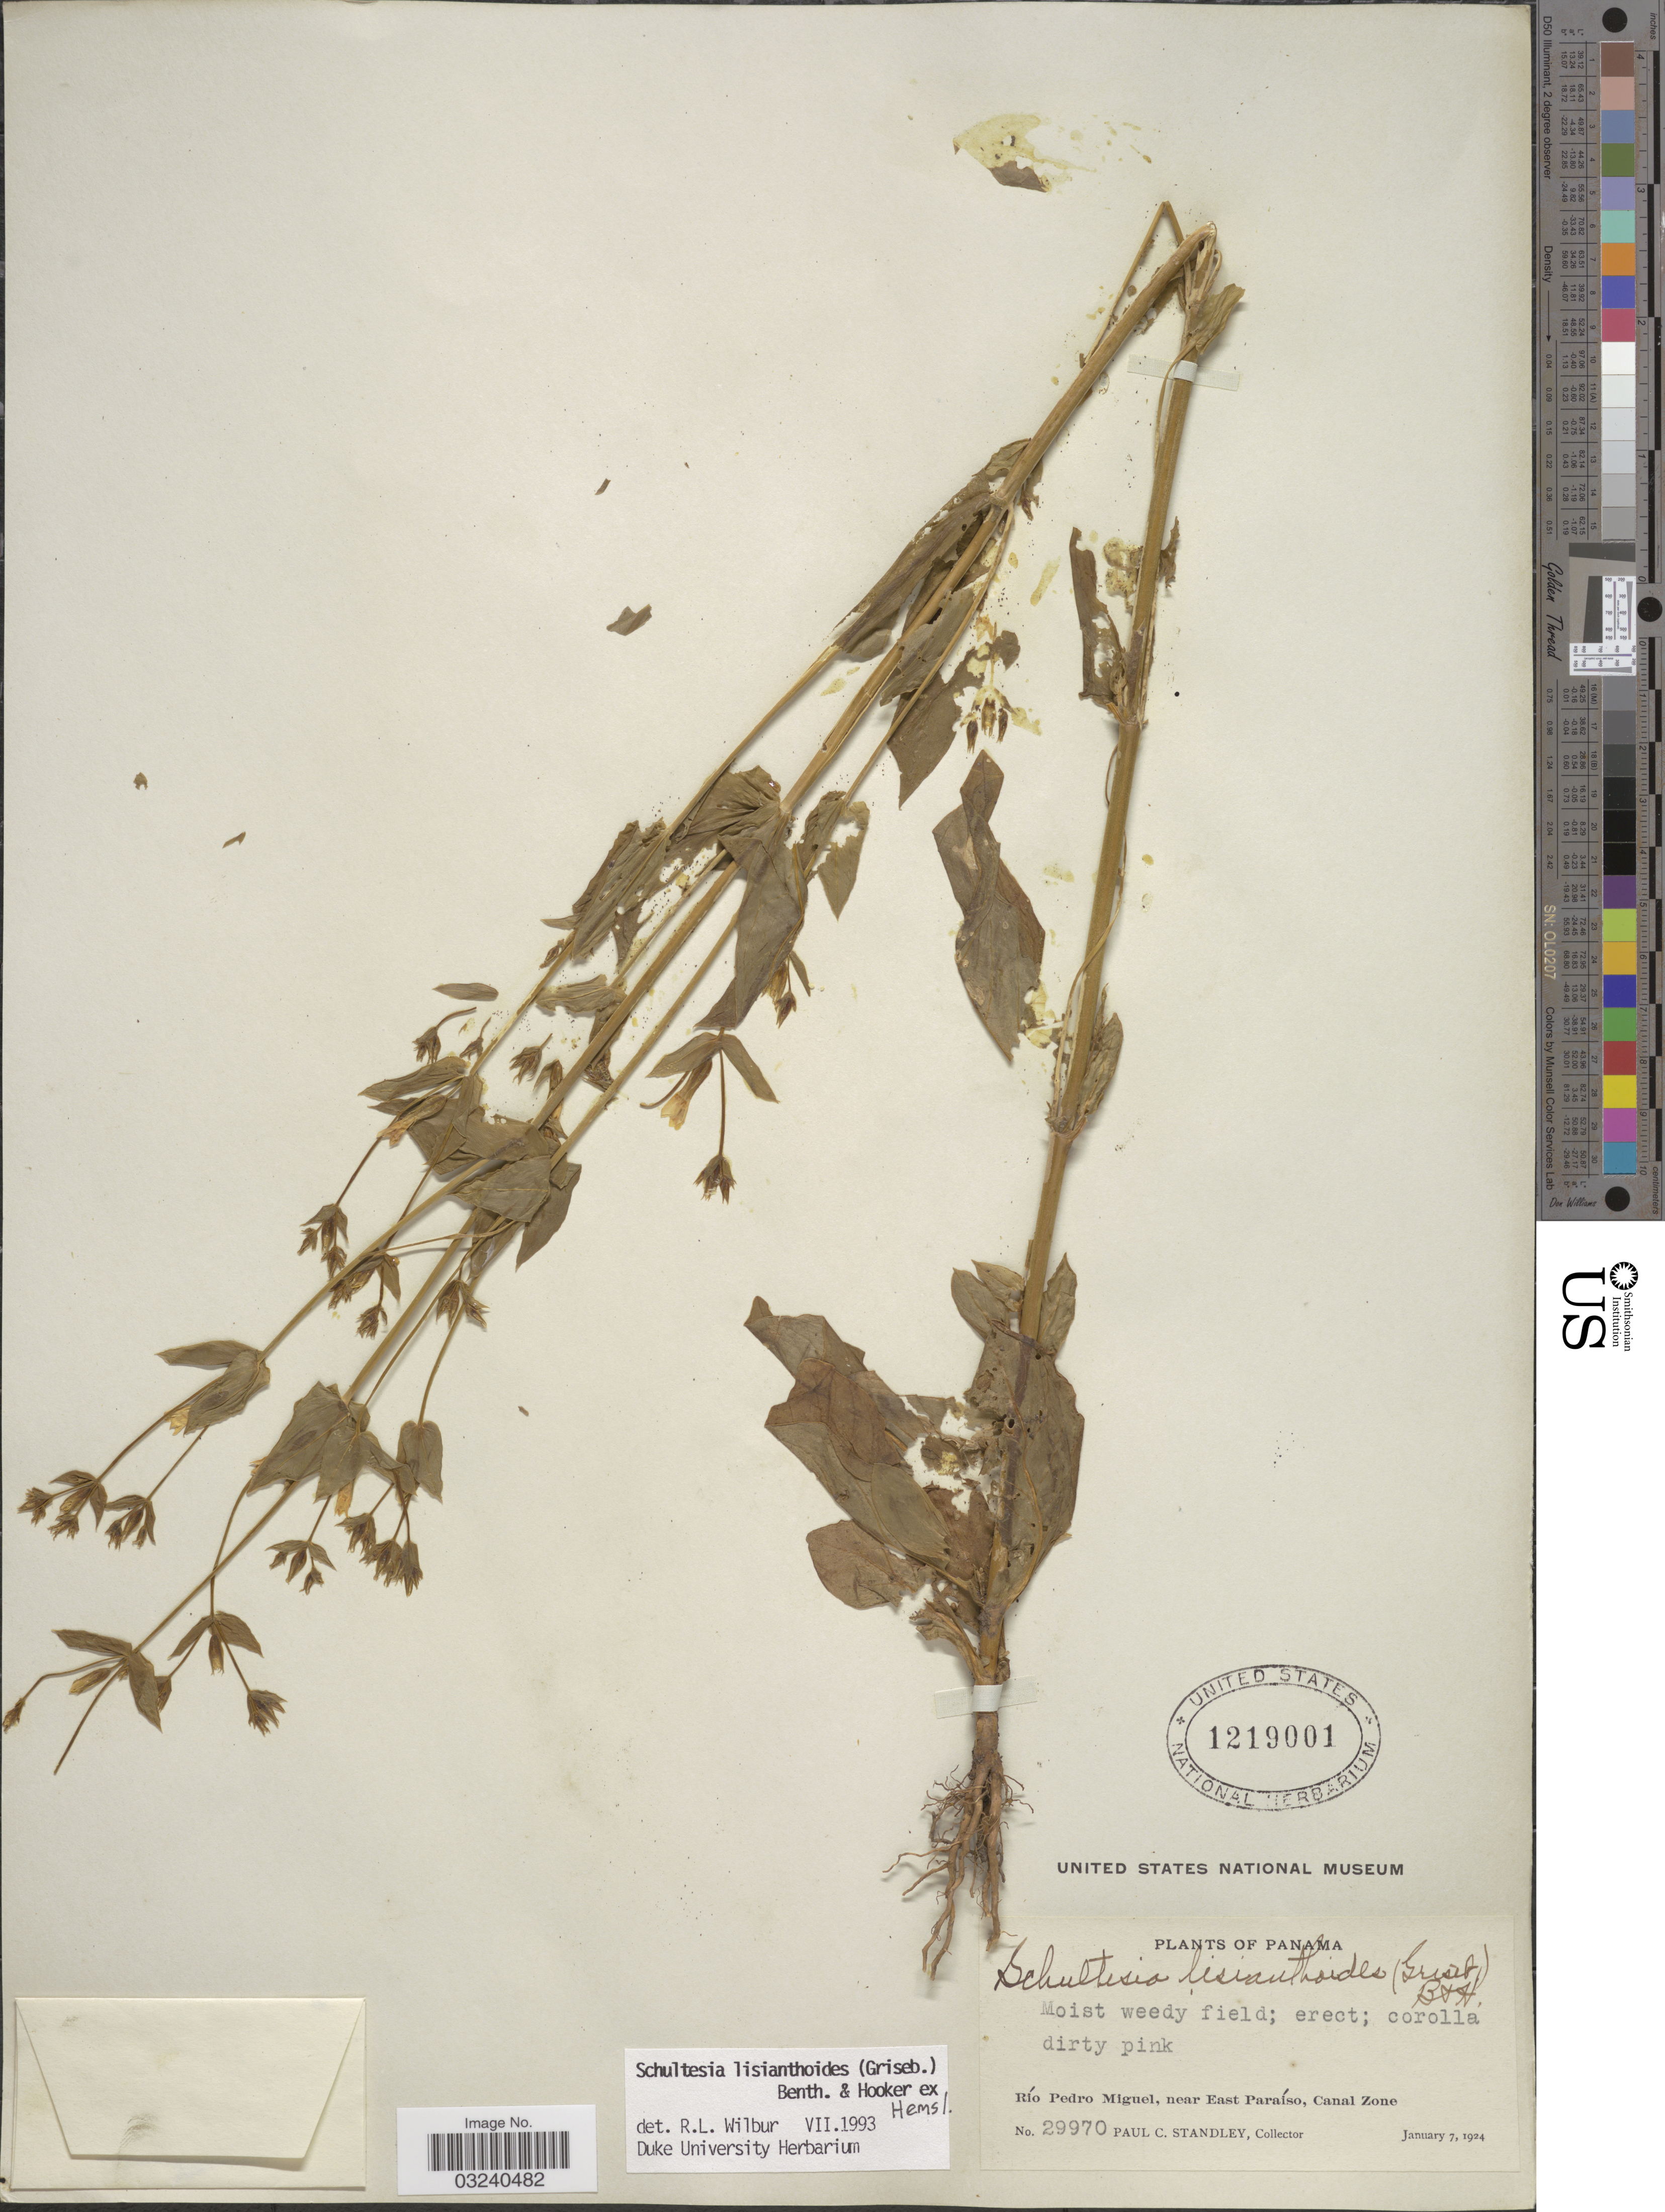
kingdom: Plantae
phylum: Tracheophyta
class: Magnoliopsida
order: Gentianales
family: Gentianaceae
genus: Schultesia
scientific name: Schultesia lisianthoides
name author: (Griseb.) Benth. & Hook. f. ex Hemsl.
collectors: P. C. Standley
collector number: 29970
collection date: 1924-01-07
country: Panama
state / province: Colón / Panamá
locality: Río Pedro Miguel, near East Paraíso, Canal Zone.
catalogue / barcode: US 1219001